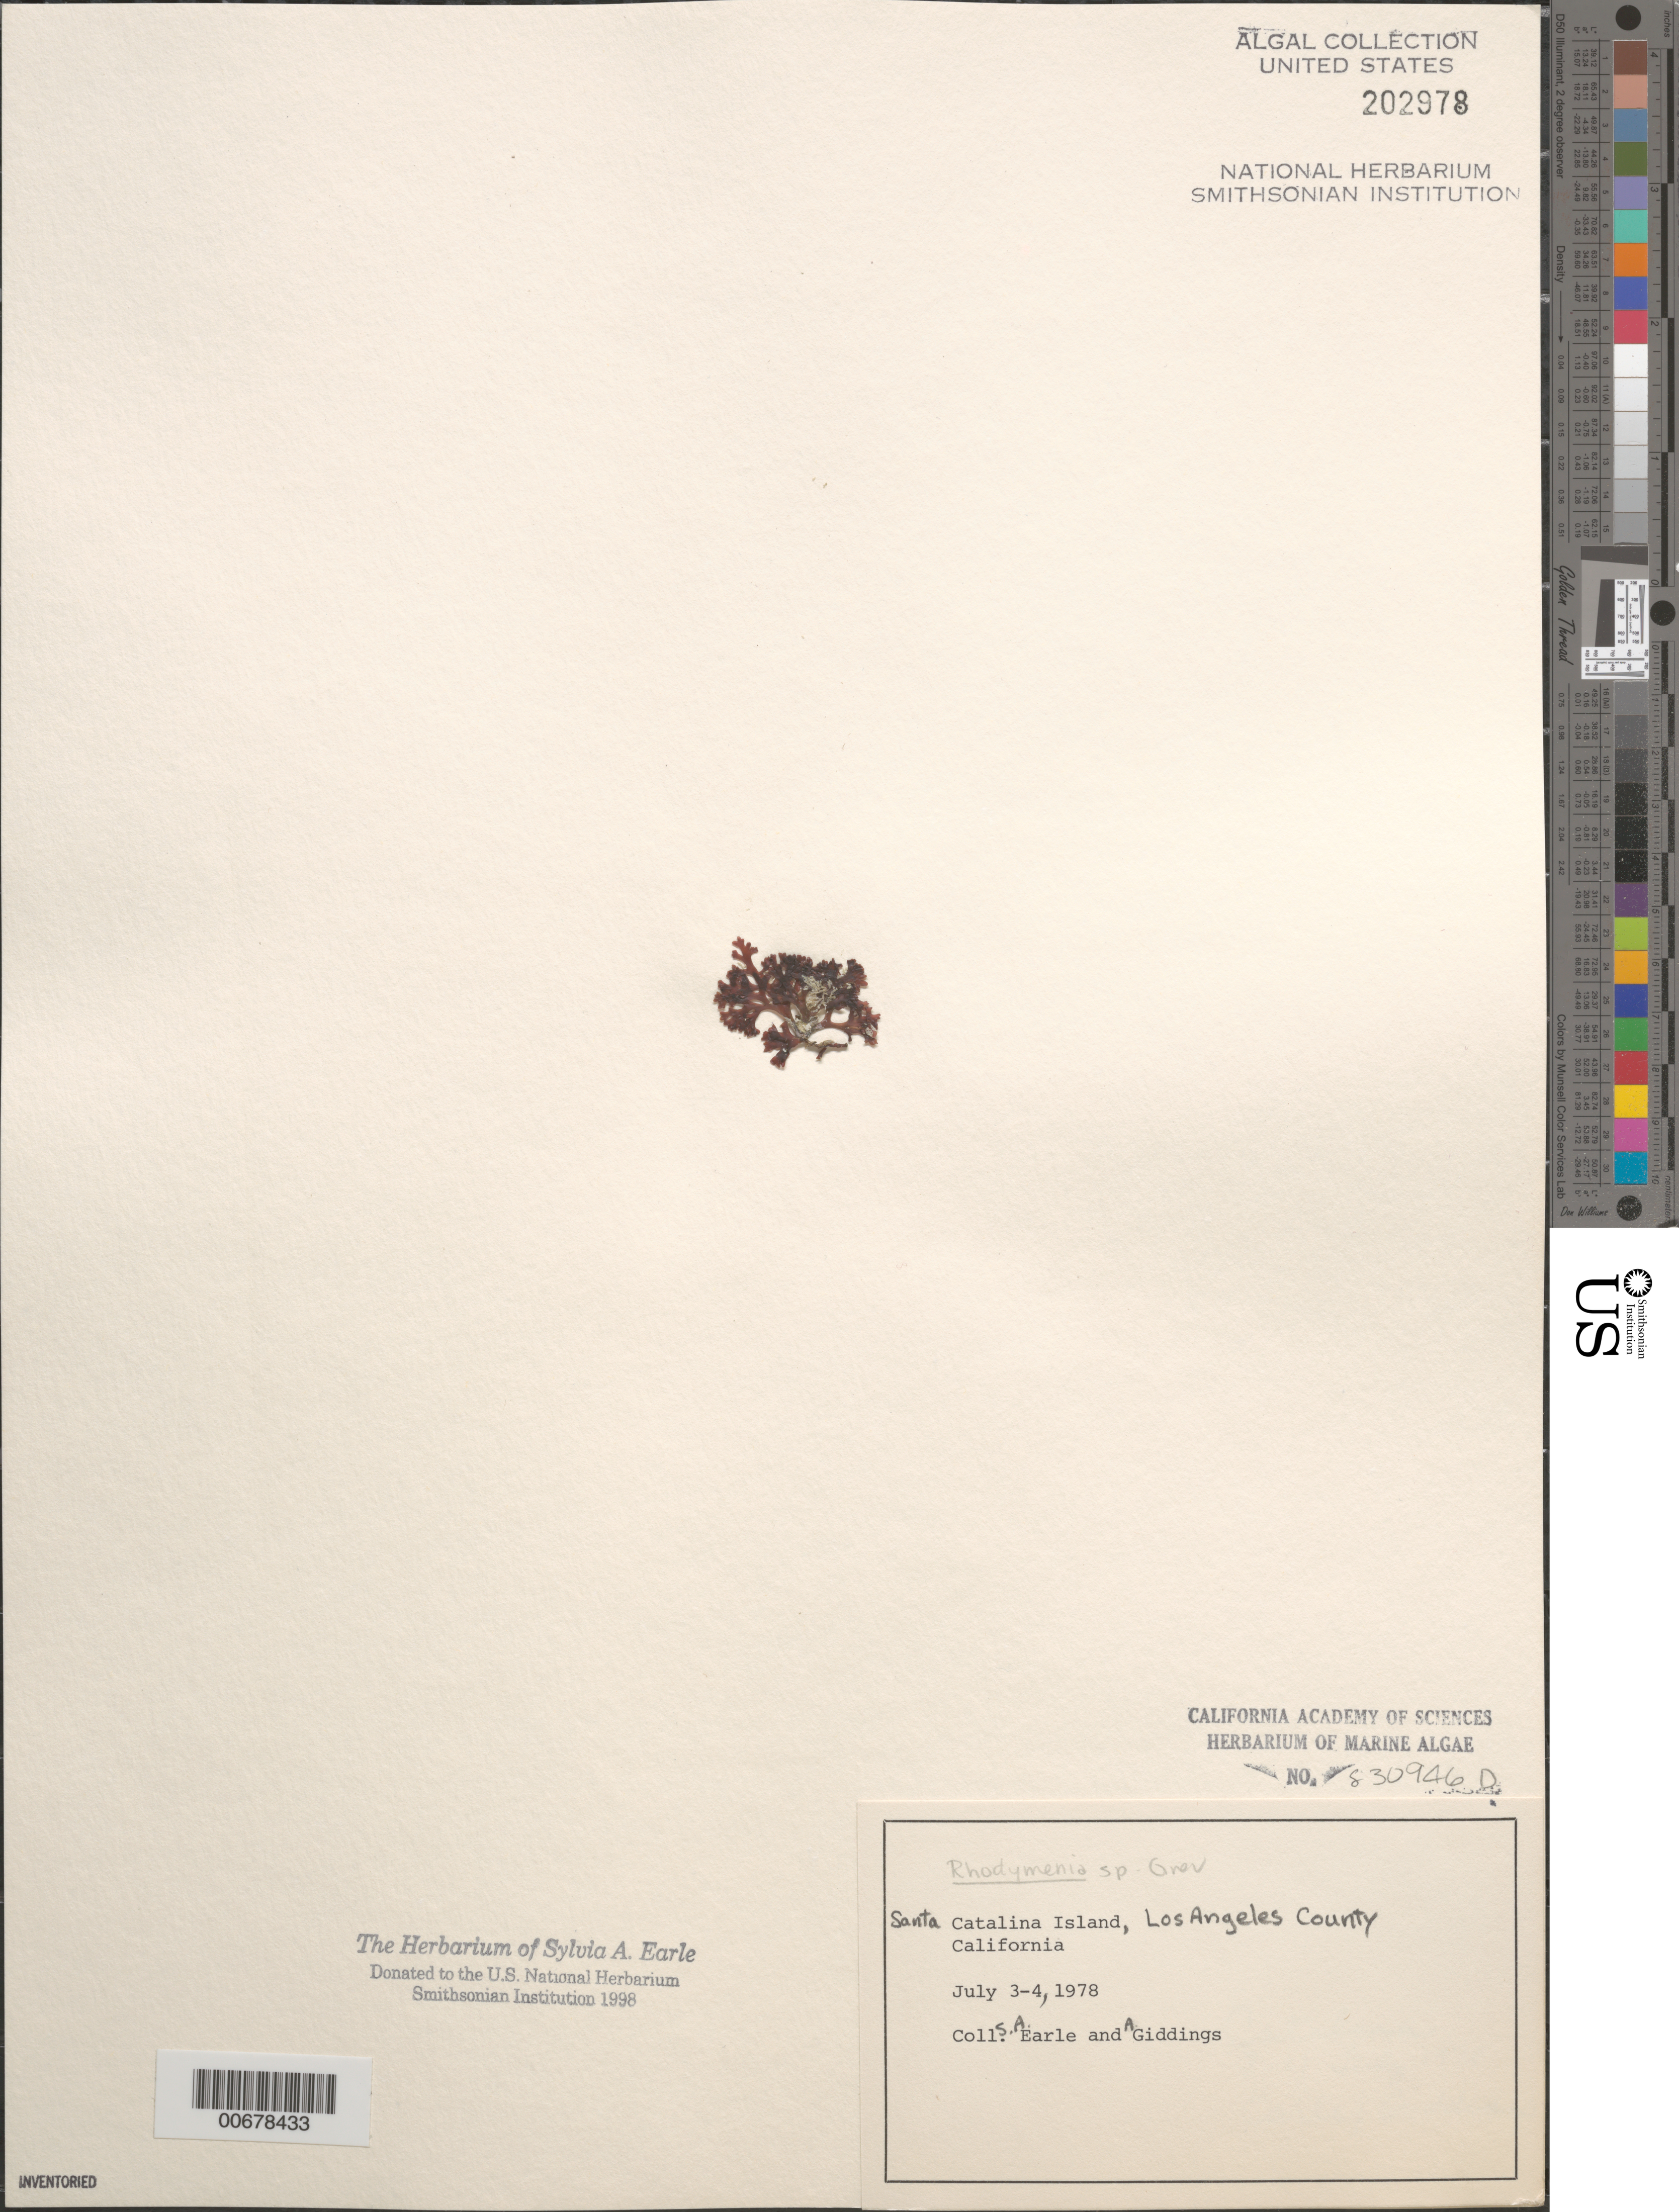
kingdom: Plantae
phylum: Rhodophyta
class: Florideophyceae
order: Rhodymeniales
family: Rhodymeniaceae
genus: Rhodymenia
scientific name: Rhodymenia sp.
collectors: S. A. Earle & A. Giddings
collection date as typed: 03 Jul 1978 to 04 Jul 1978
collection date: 1978-07-03/1978-07-04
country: United States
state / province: California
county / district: Los Angeles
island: Santa Catalina Island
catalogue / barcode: US 202978